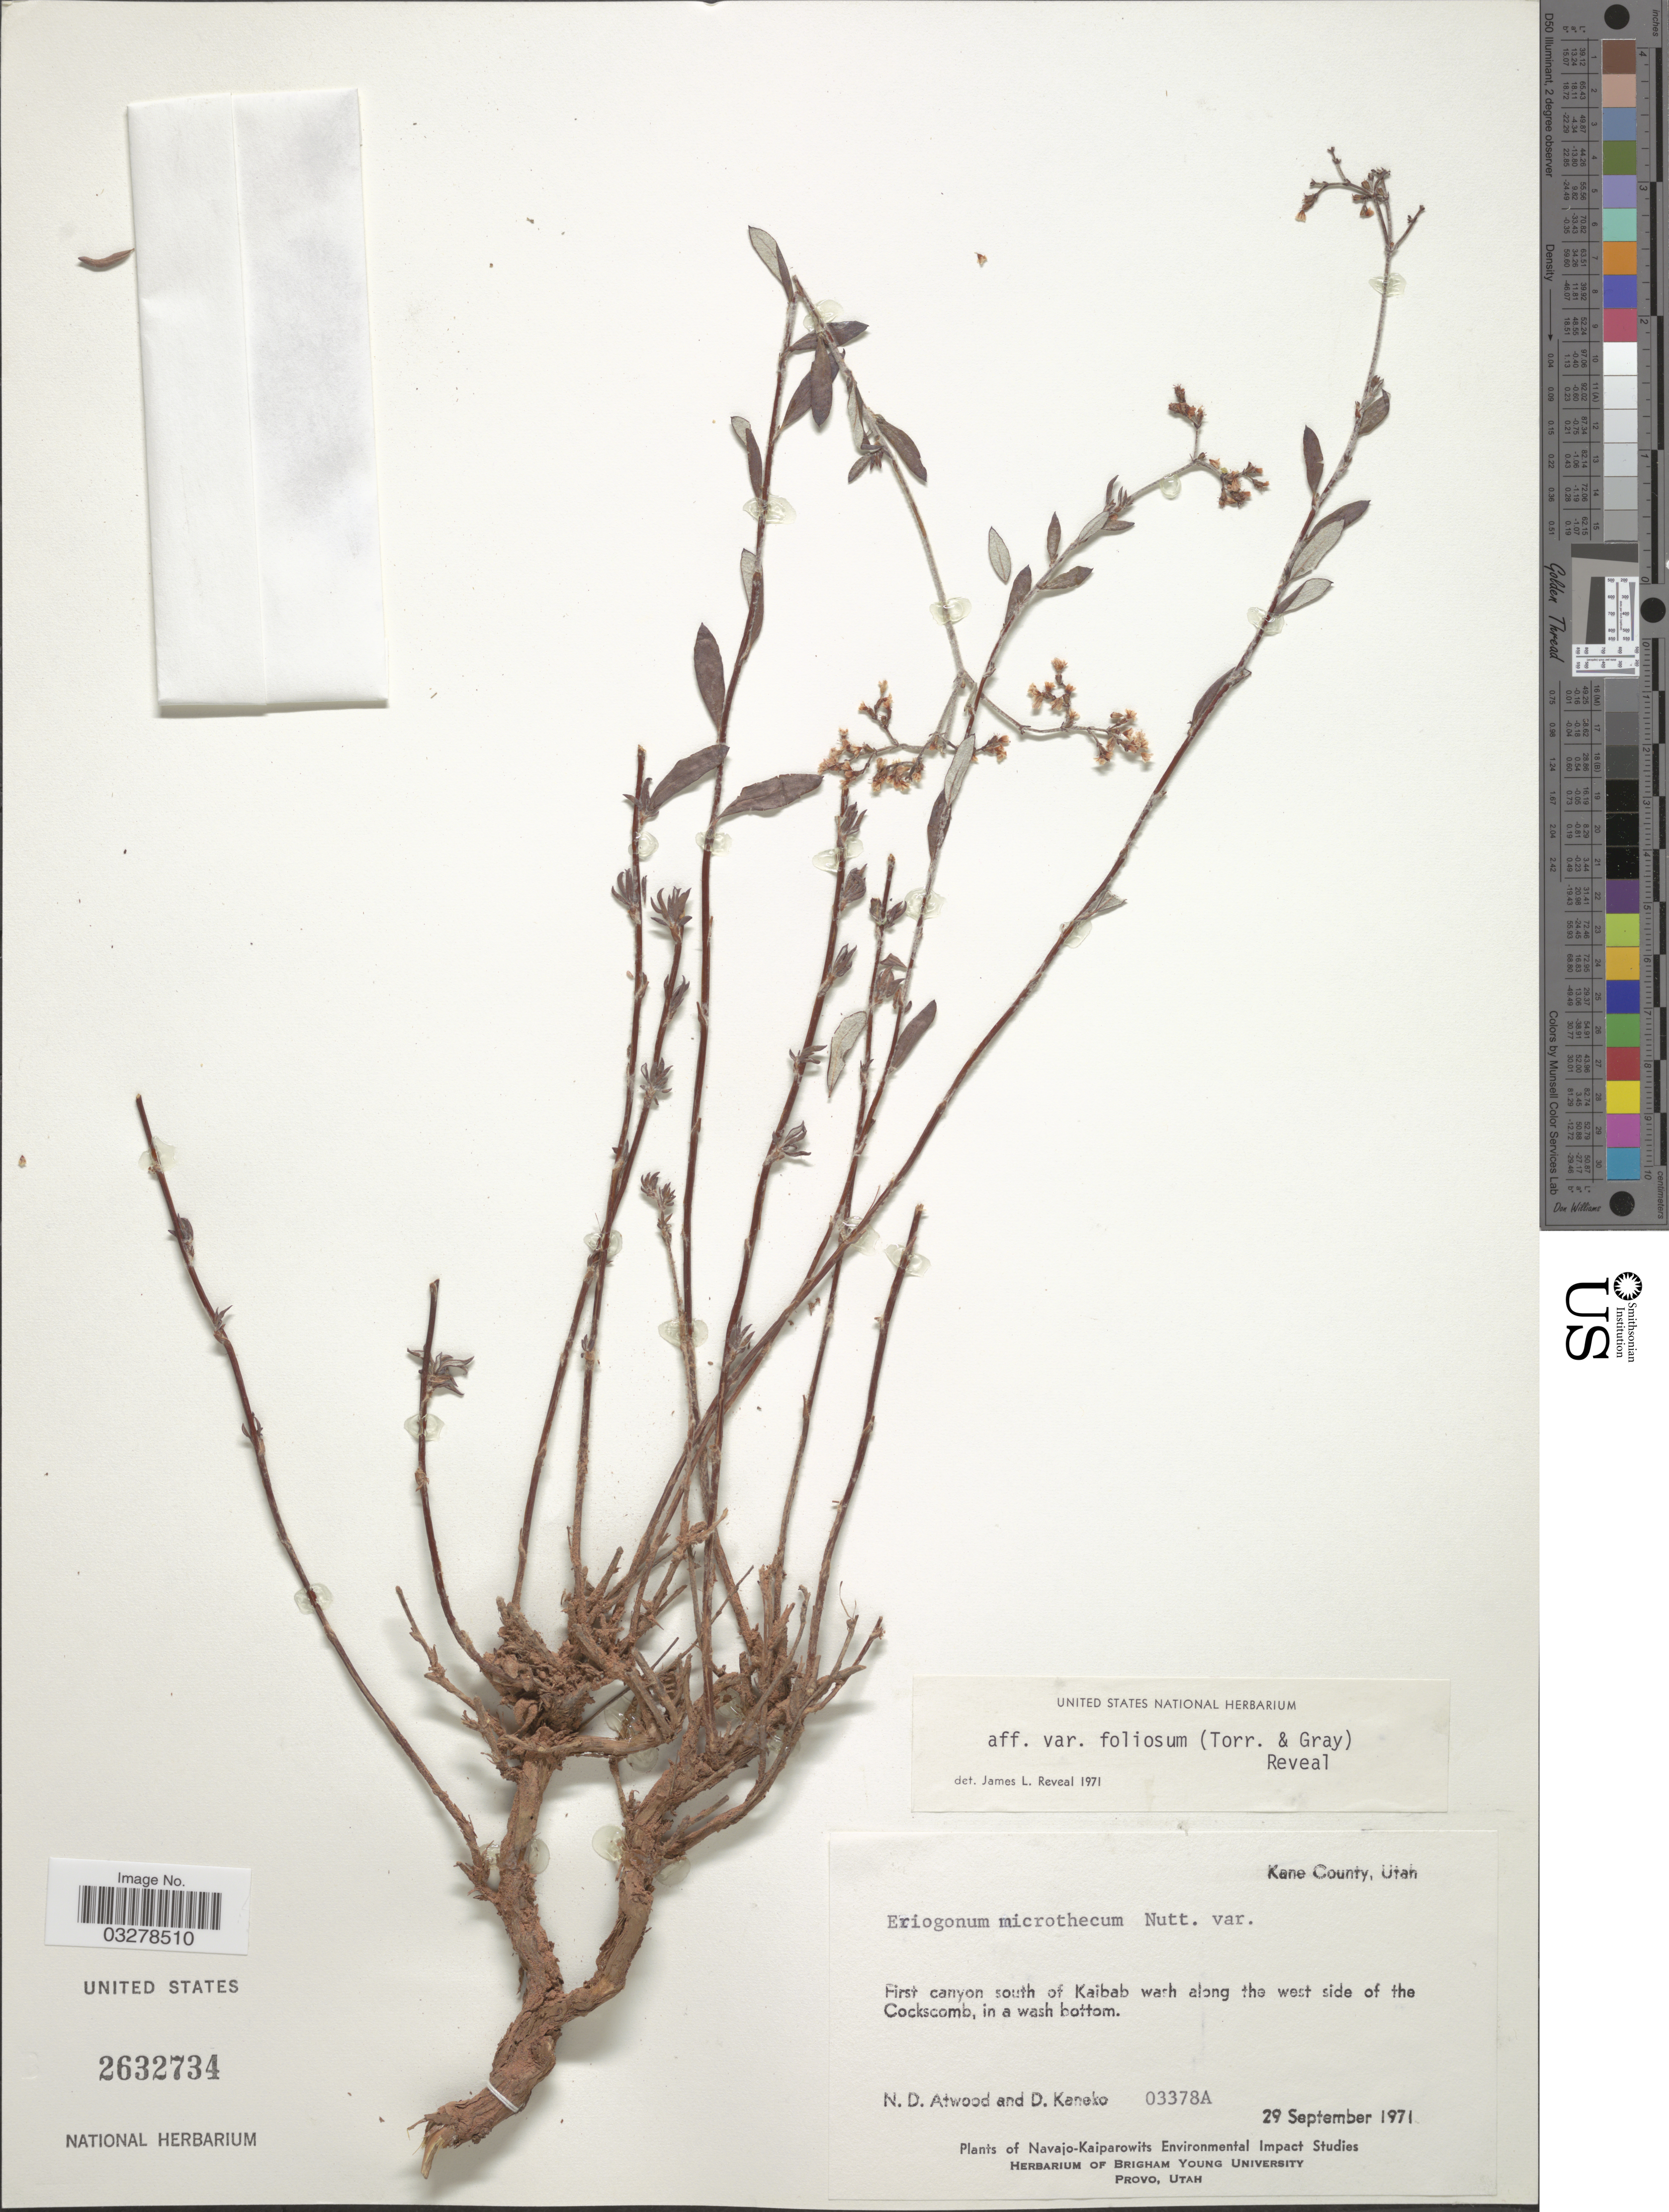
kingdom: Plantae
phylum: Tracheophyta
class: Magnoliopsida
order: Caryophyllales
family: Polygonaceae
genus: Eriogonum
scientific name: Eriogonum microtheca var. foliosum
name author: (Torr. & A. Gray) Reveal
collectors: N. Atwood & D. Kaneko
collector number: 03378A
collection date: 1971-09-29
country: United States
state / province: Utah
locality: Kane County. First canyon south of Kaibab wash along the west side of the Cockscomb, in a wash bottom.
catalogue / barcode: US 2632734